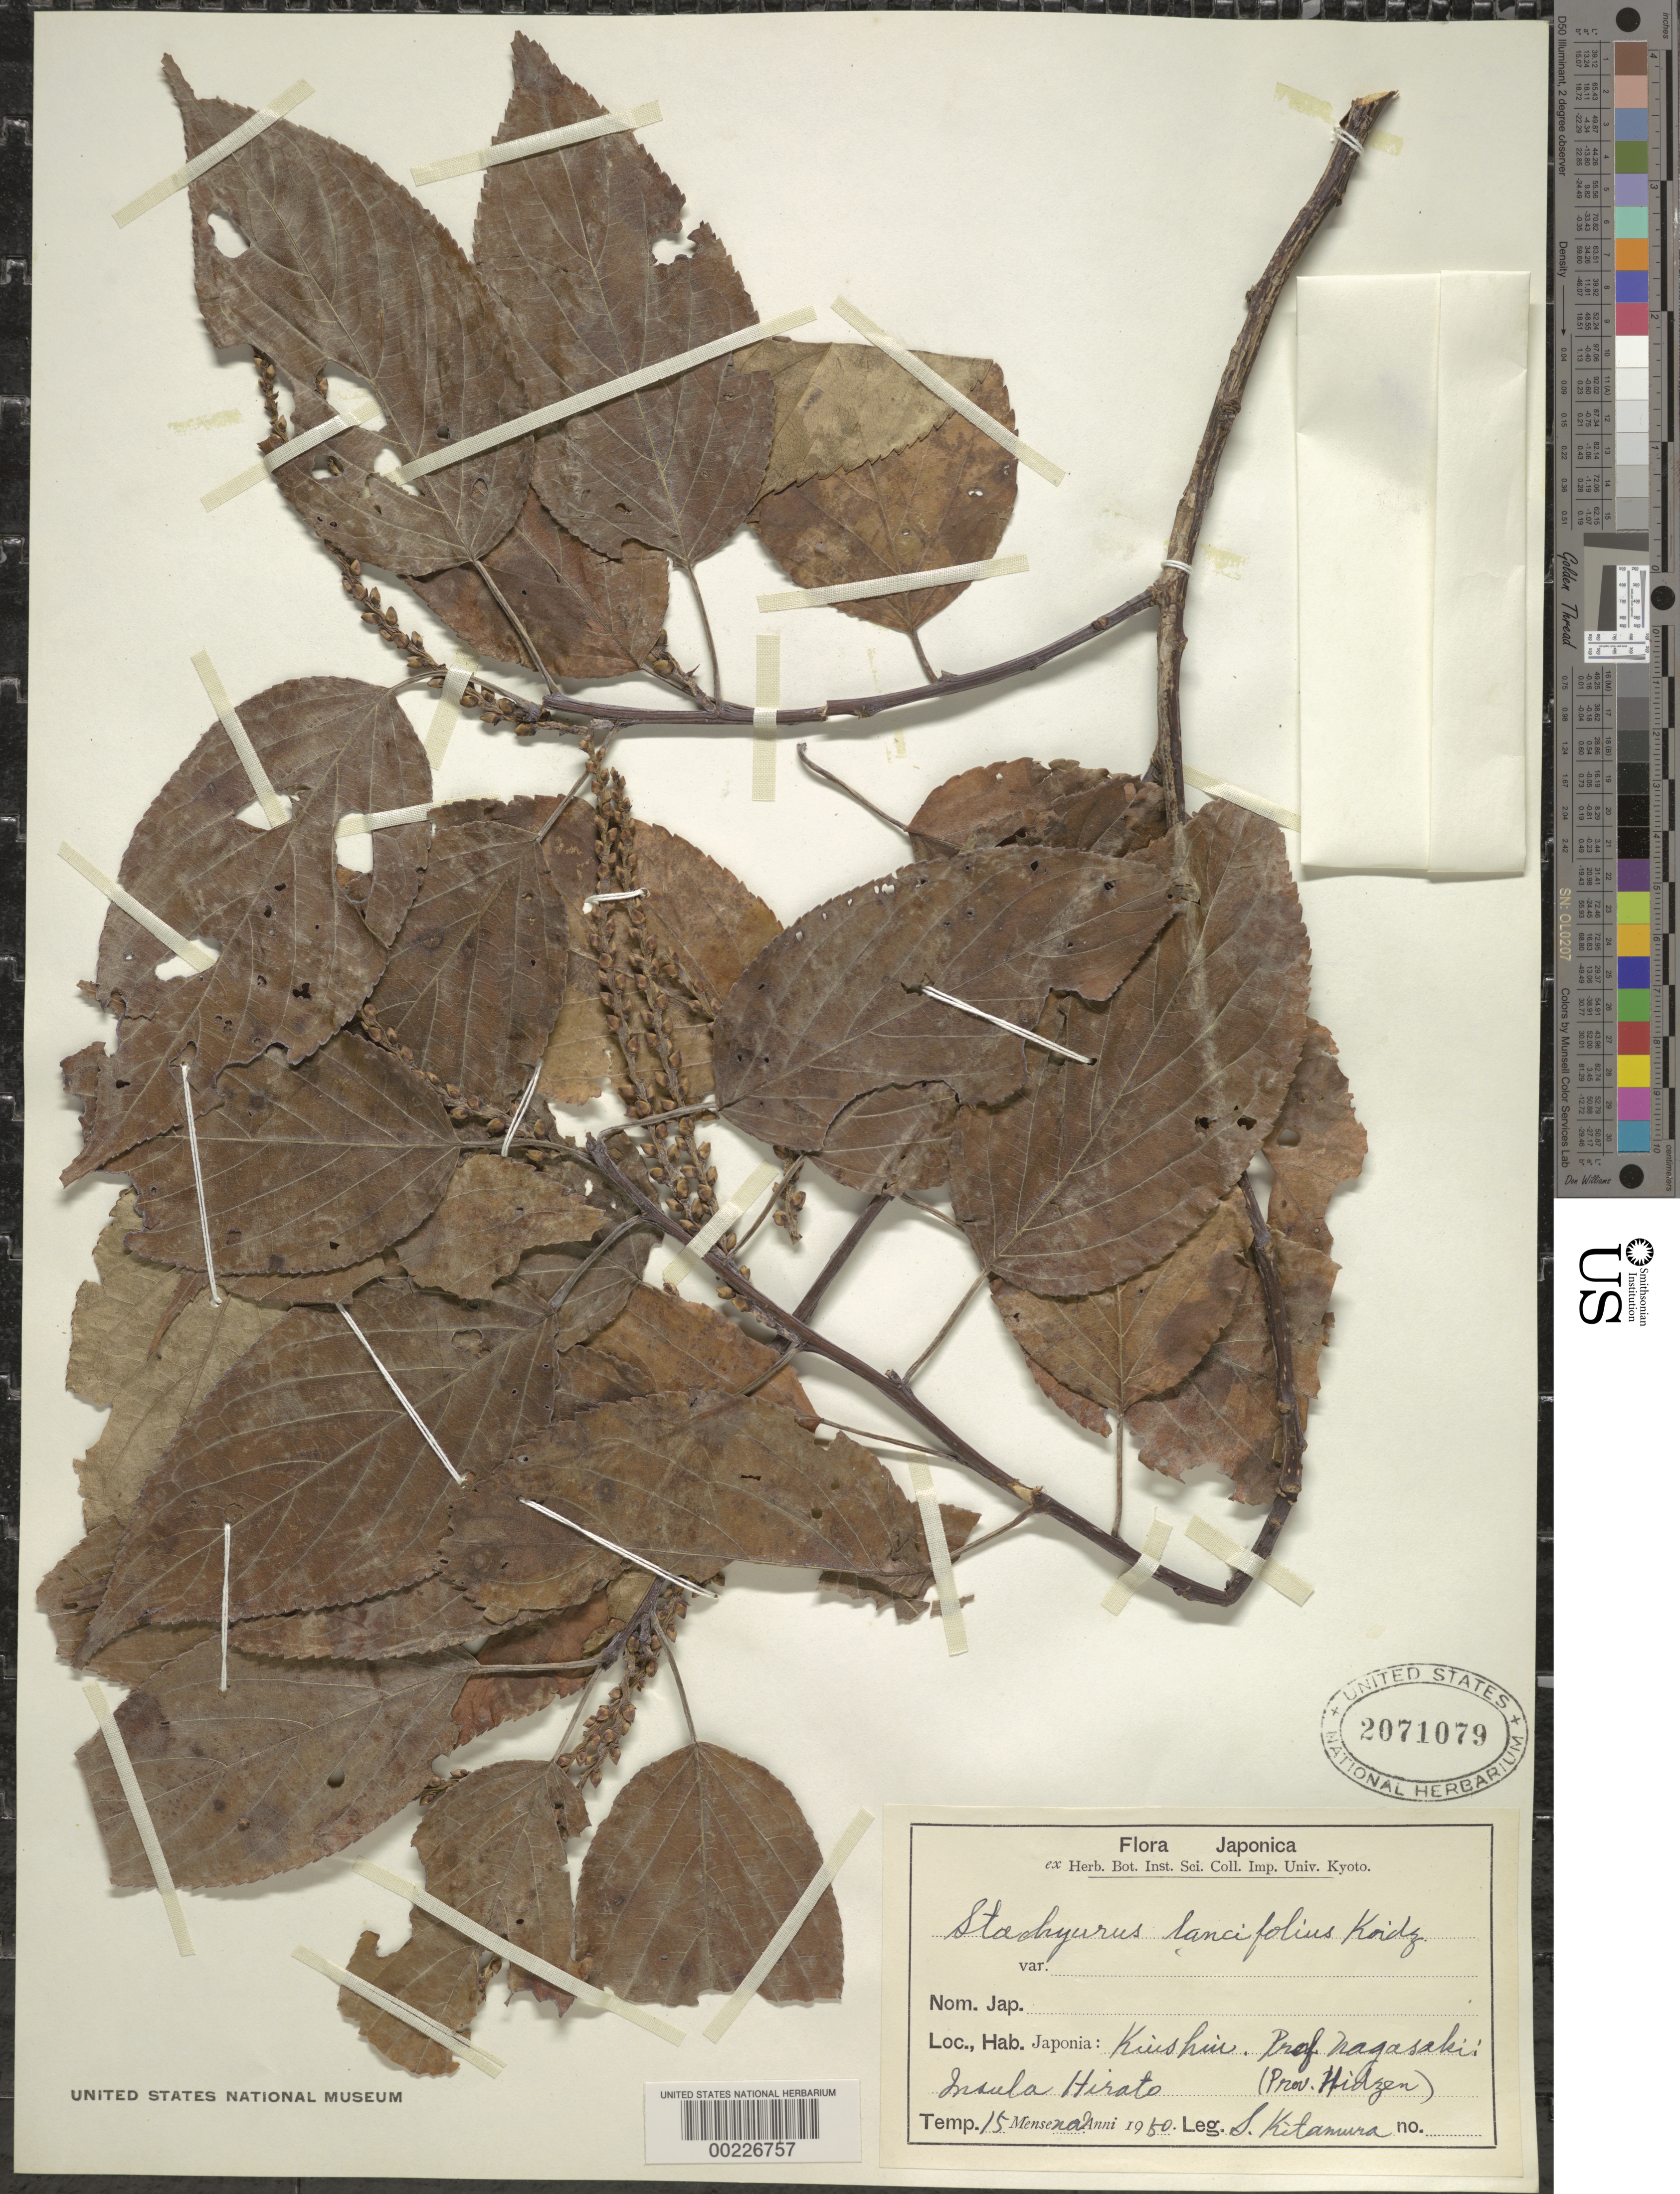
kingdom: Plantae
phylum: Tracheophyta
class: Magnoliopsida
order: Crossosomatales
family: Stachyuraceae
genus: Stachyurus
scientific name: Stachyurus lancifolius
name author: Koidz.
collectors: S. Kitamura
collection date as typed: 1950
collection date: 1950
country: Japan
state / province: Nagasaki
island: Kyushu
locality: Hirato i.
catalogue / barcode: US 2071079